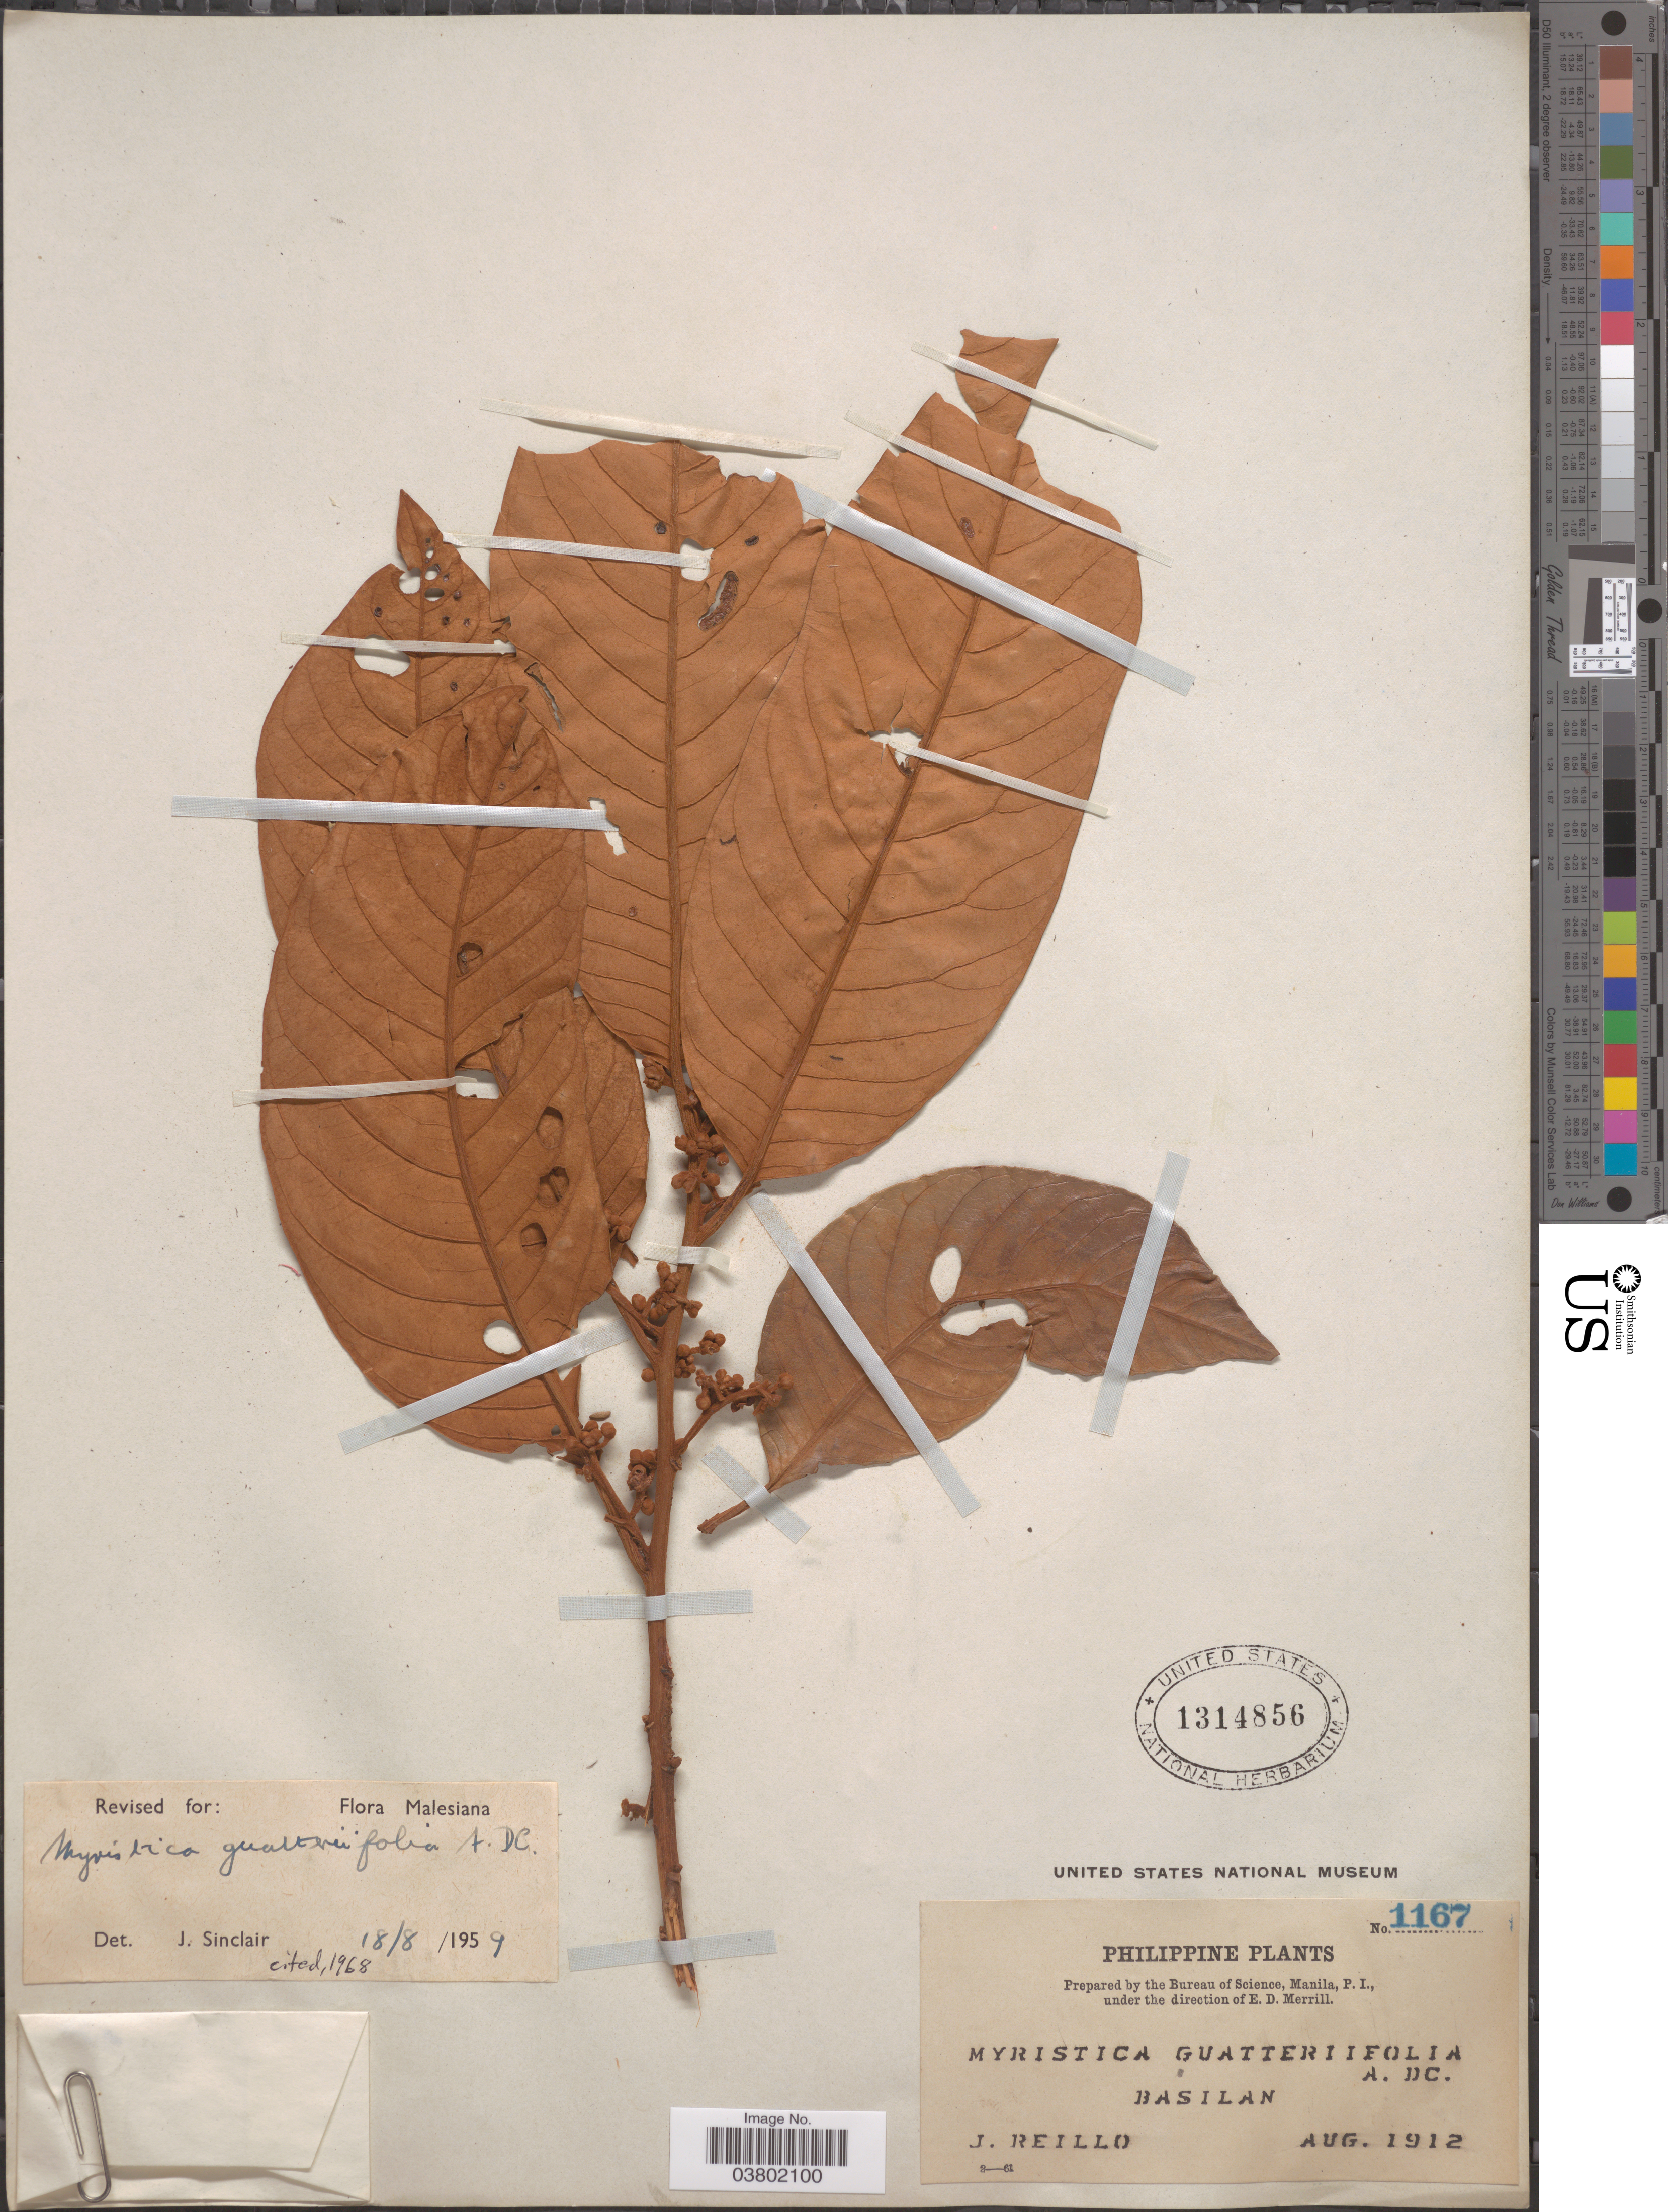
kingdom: Plantae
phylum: Tracheophyta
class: Magnoliopsida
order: Magnoliales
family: Myristicaceae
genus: Myristica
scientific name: Myristica guatteriifolia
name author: A. DC.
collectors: J. Reillo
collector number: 1167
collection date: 1912-08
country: Philippines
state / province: Muslim Mindanao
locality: Basilan.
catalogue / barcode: US 1314856